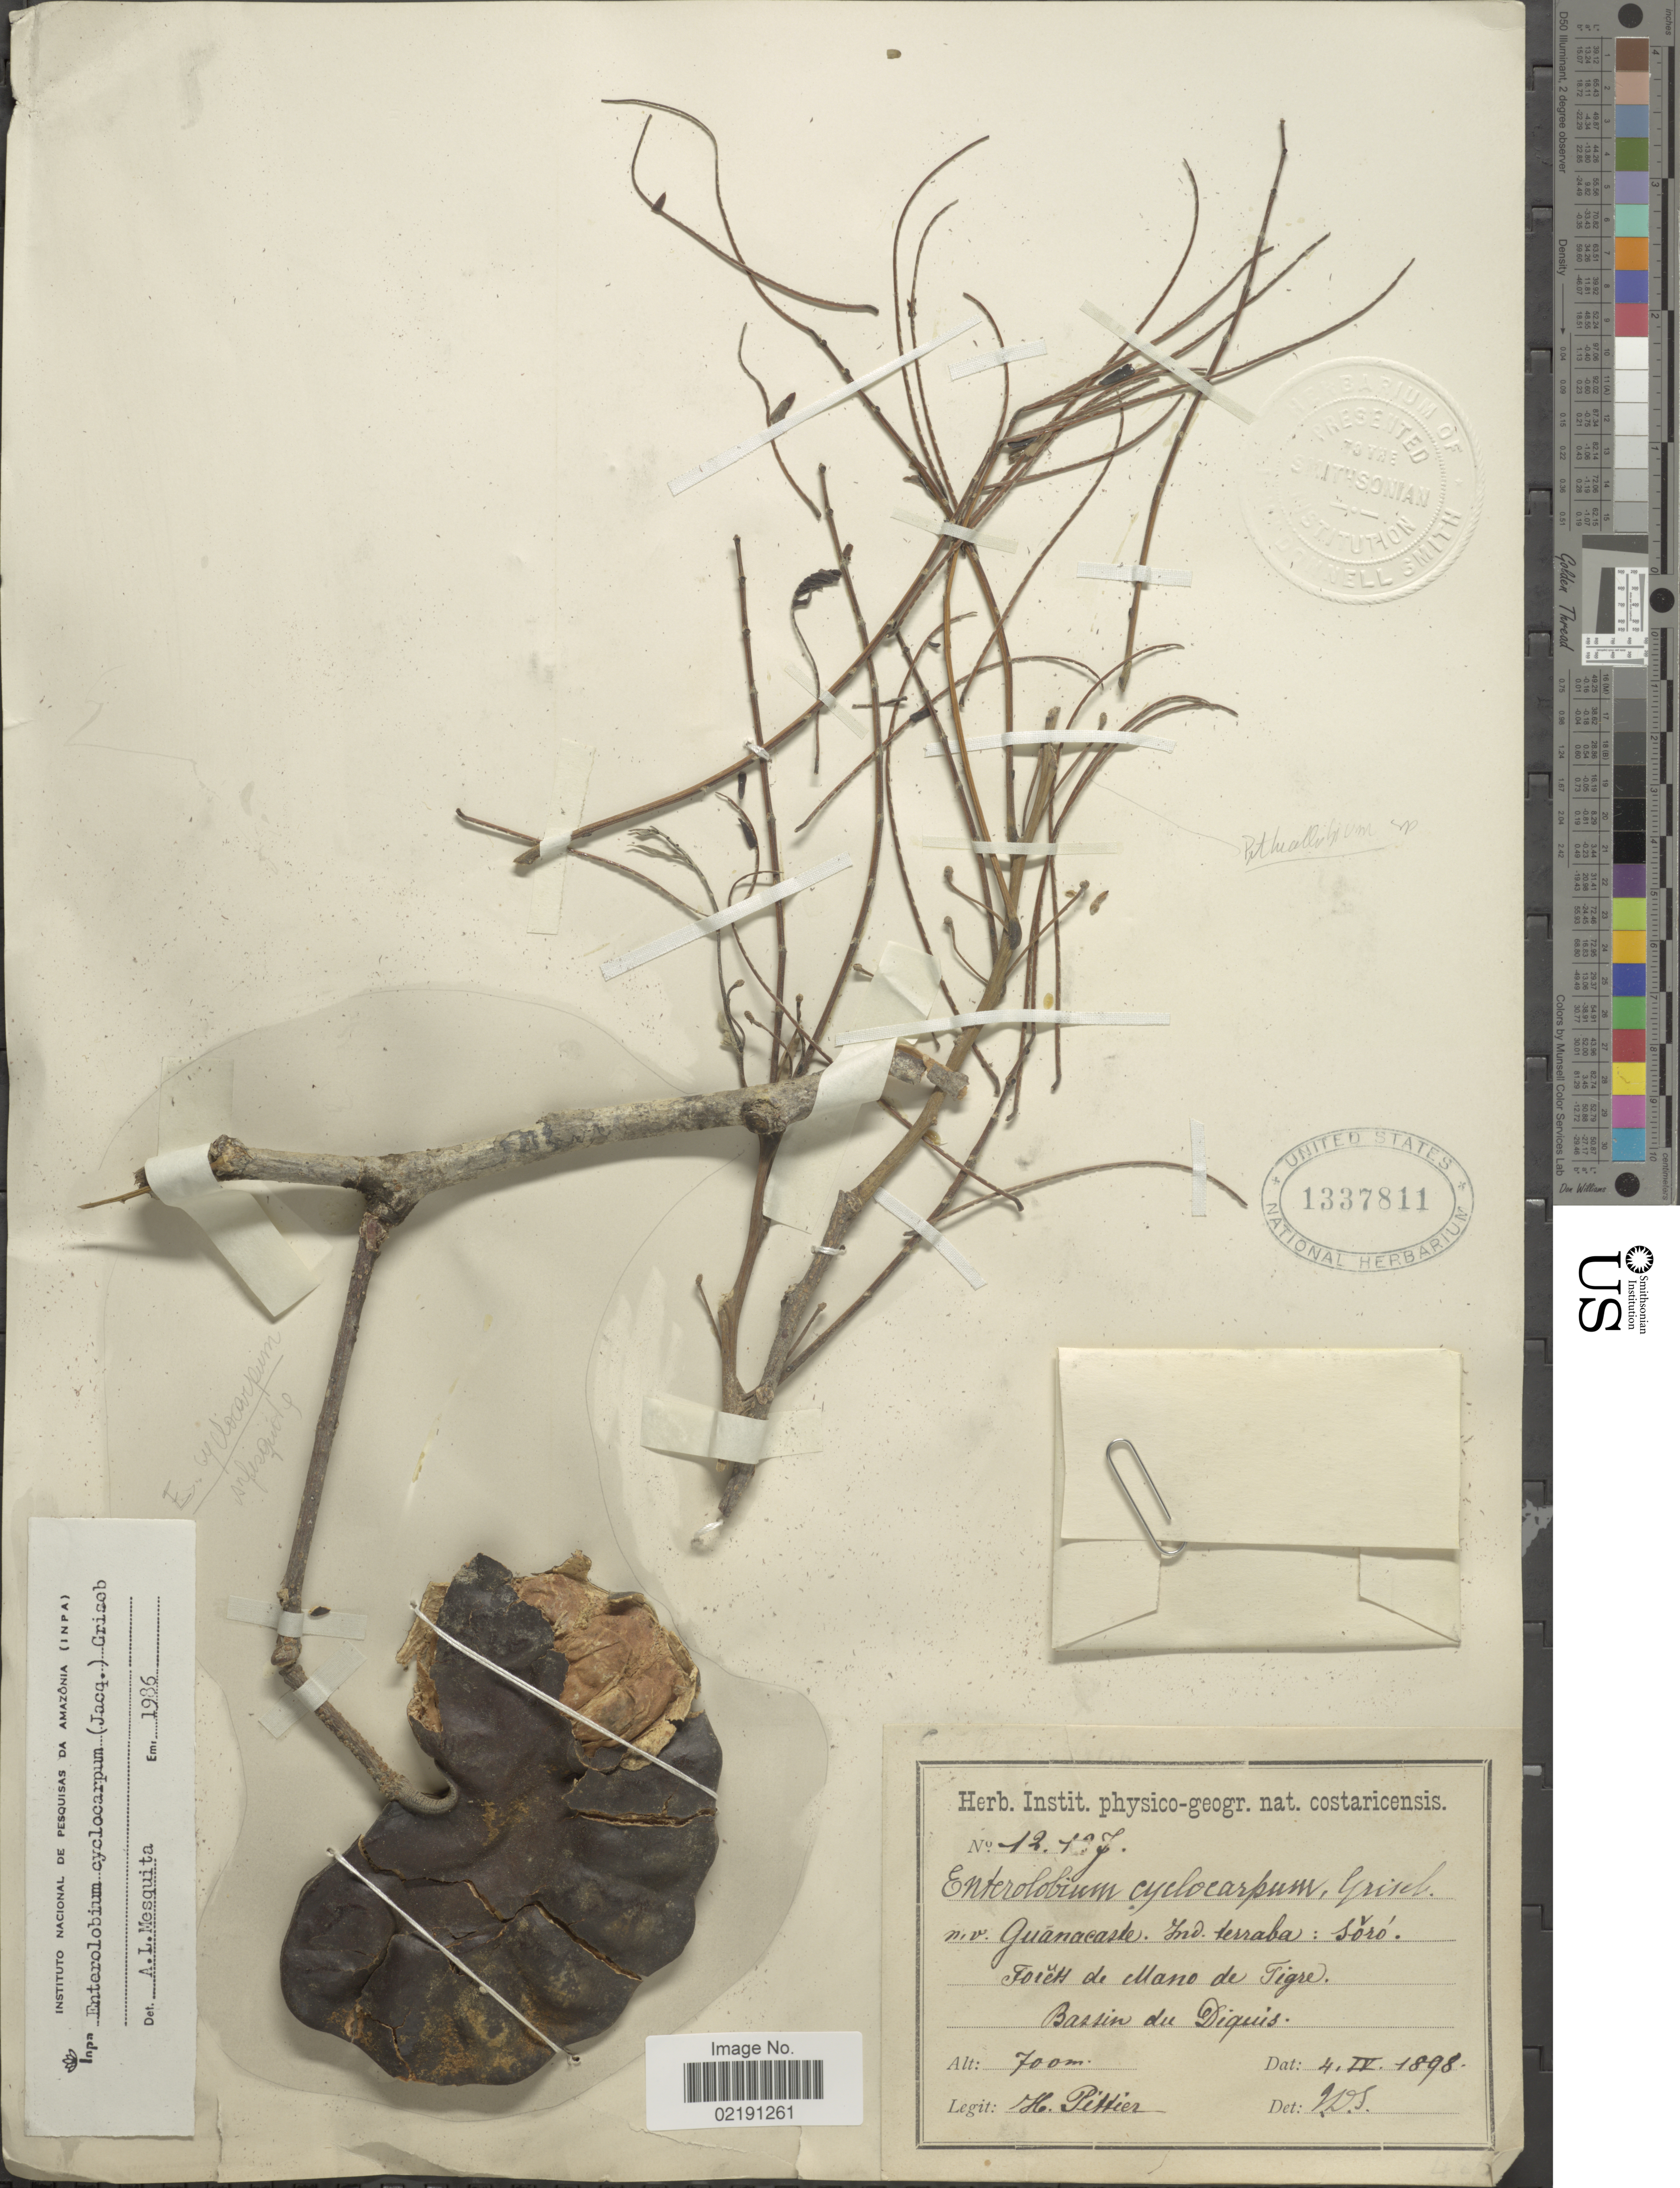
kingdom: Plantae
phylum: Tracheophyta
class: Magnoliopsida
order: Fabales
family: Fabaceae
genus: Enterolobium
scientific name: Enterolobium cyclocarpum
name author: (Jacq.) Griseb.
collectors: H. F. Pittier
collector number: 12127*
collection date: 1898-04-04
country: Costa Rica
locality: Forêts de Mano de Tigre. Bassin du Diquis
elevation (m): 700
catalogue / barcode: US 1337811